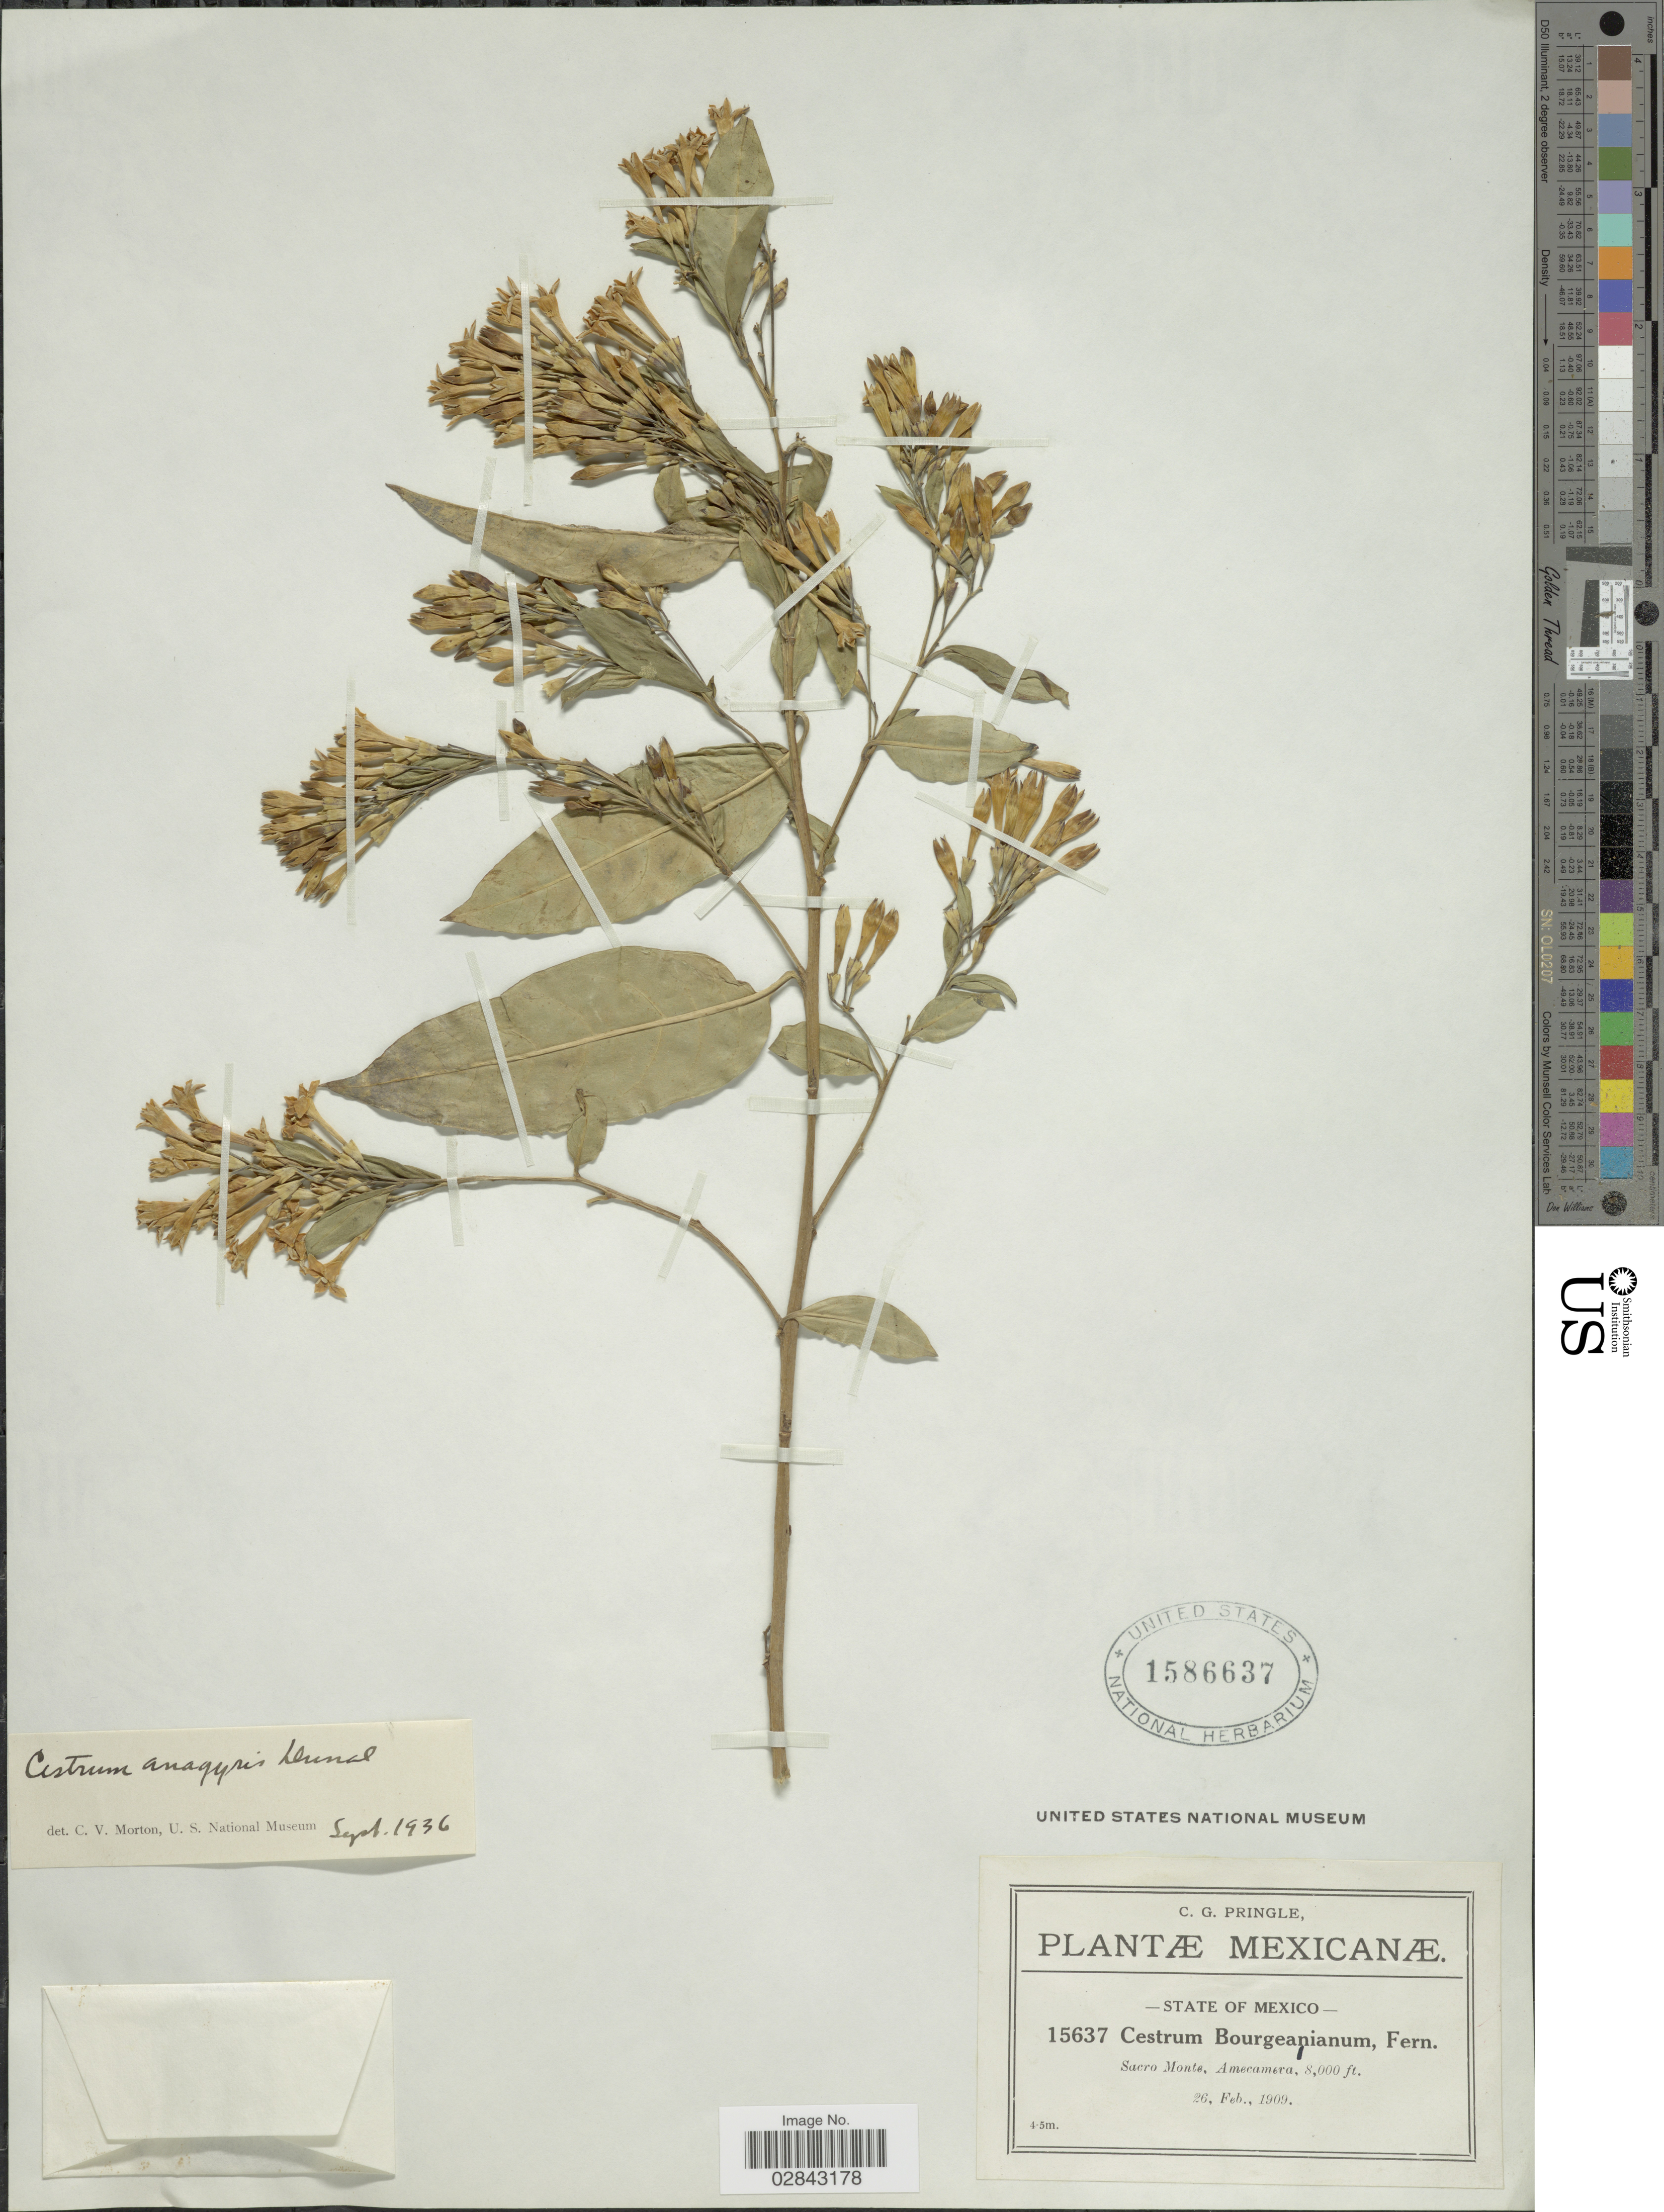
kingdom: Plantae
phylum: Tracheophyta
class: Magnoliopsida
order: Solanales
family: Solanaceae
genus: Cestrum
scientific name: Cestrum anagyris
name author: Dunal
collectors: C. G. Pringle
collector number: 15637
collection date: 1909-02-26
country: Mexico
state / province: México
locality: Sacro Monte, Amecameca.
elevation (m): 2438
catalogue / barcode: US 1586637